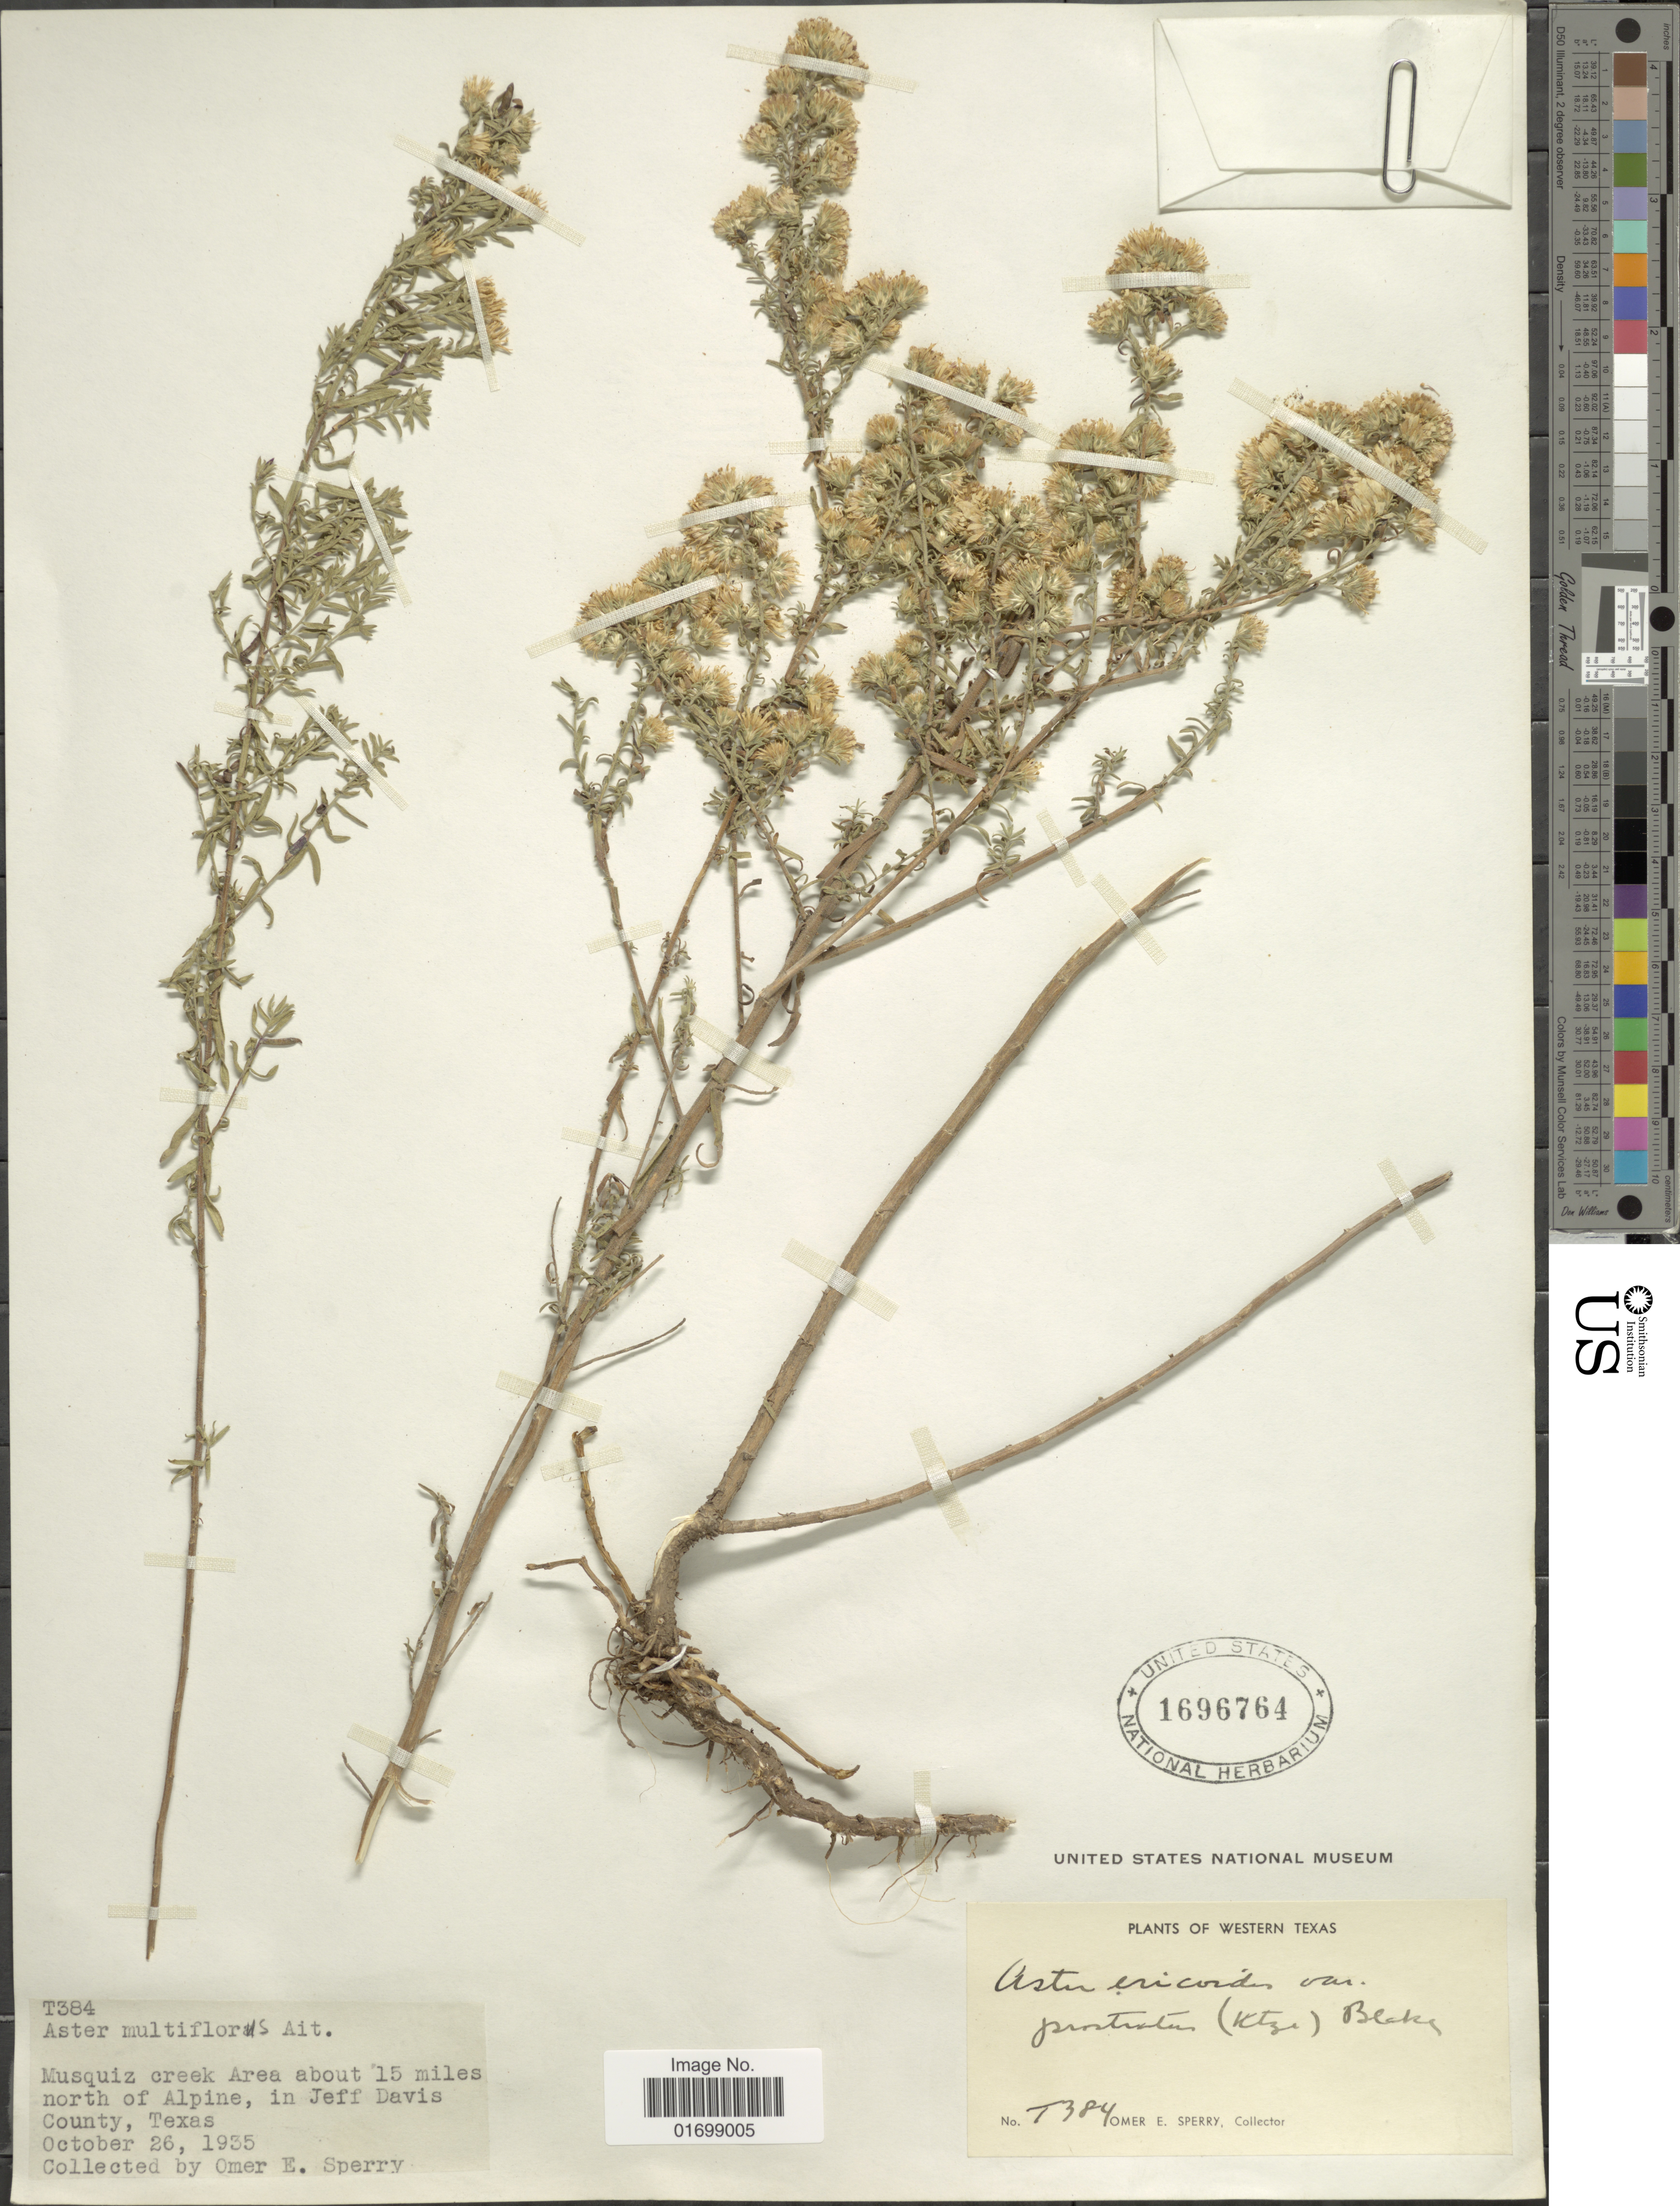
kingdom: Plantae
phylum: Tracheophyta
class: Magnoliopsida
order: Asterales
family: Asteraceae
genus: Symphyotrichum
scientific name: Symphyotrichum ericoides var. prostratum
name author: (Kuntze) G.L. Nesom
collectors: O. E. Sperry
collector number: T384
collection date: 1935-10-26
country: United States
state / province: Texas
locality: Western Texas, Musquiz creek Area about 15 miles north of Alpine, in Jeff Davis County.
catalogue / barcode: US 1696764